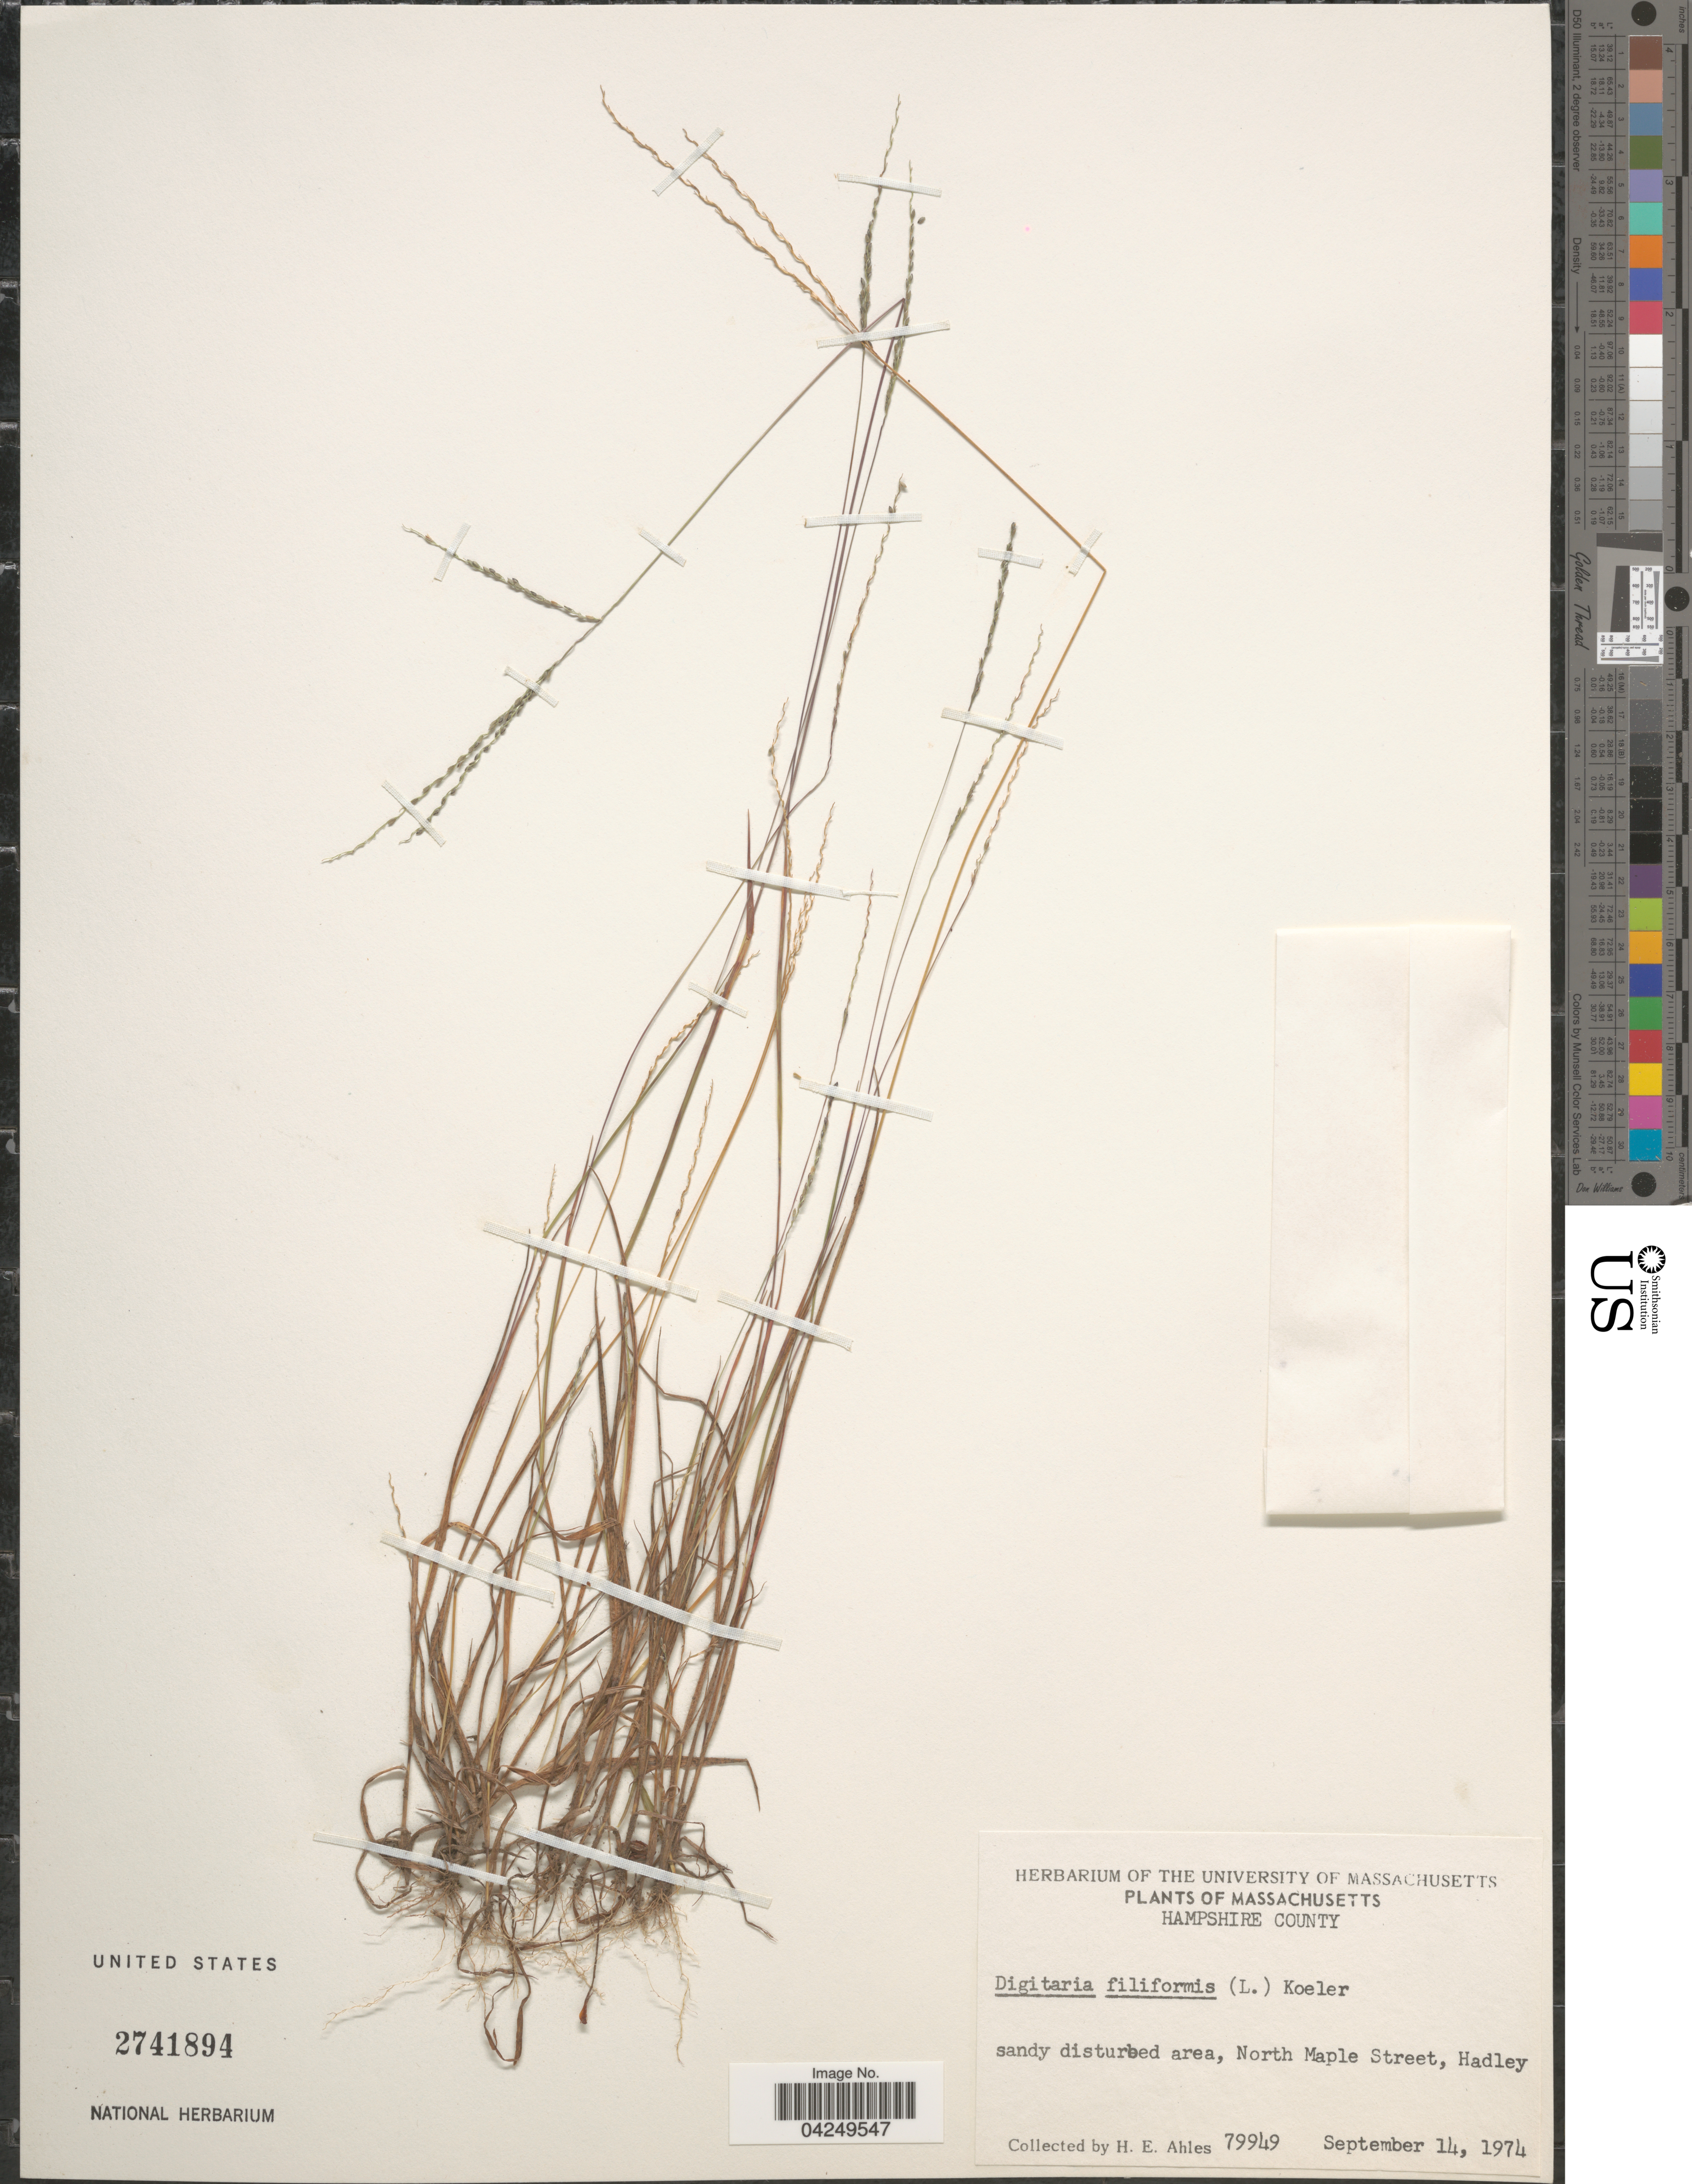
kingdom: Plantae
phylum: Tracheophyta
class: Liliopsida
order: Poales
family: Poaceae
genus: Digitaria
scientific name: Digitaria filiformis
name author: (L.) Koeler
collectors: H. E. Ahles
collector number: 79949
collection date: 1974-09-14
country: United States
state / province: Massachusetts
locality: Hampshire County. Sandy disturbed area, North Maple Street, Hadley.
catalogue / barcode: US 2741894